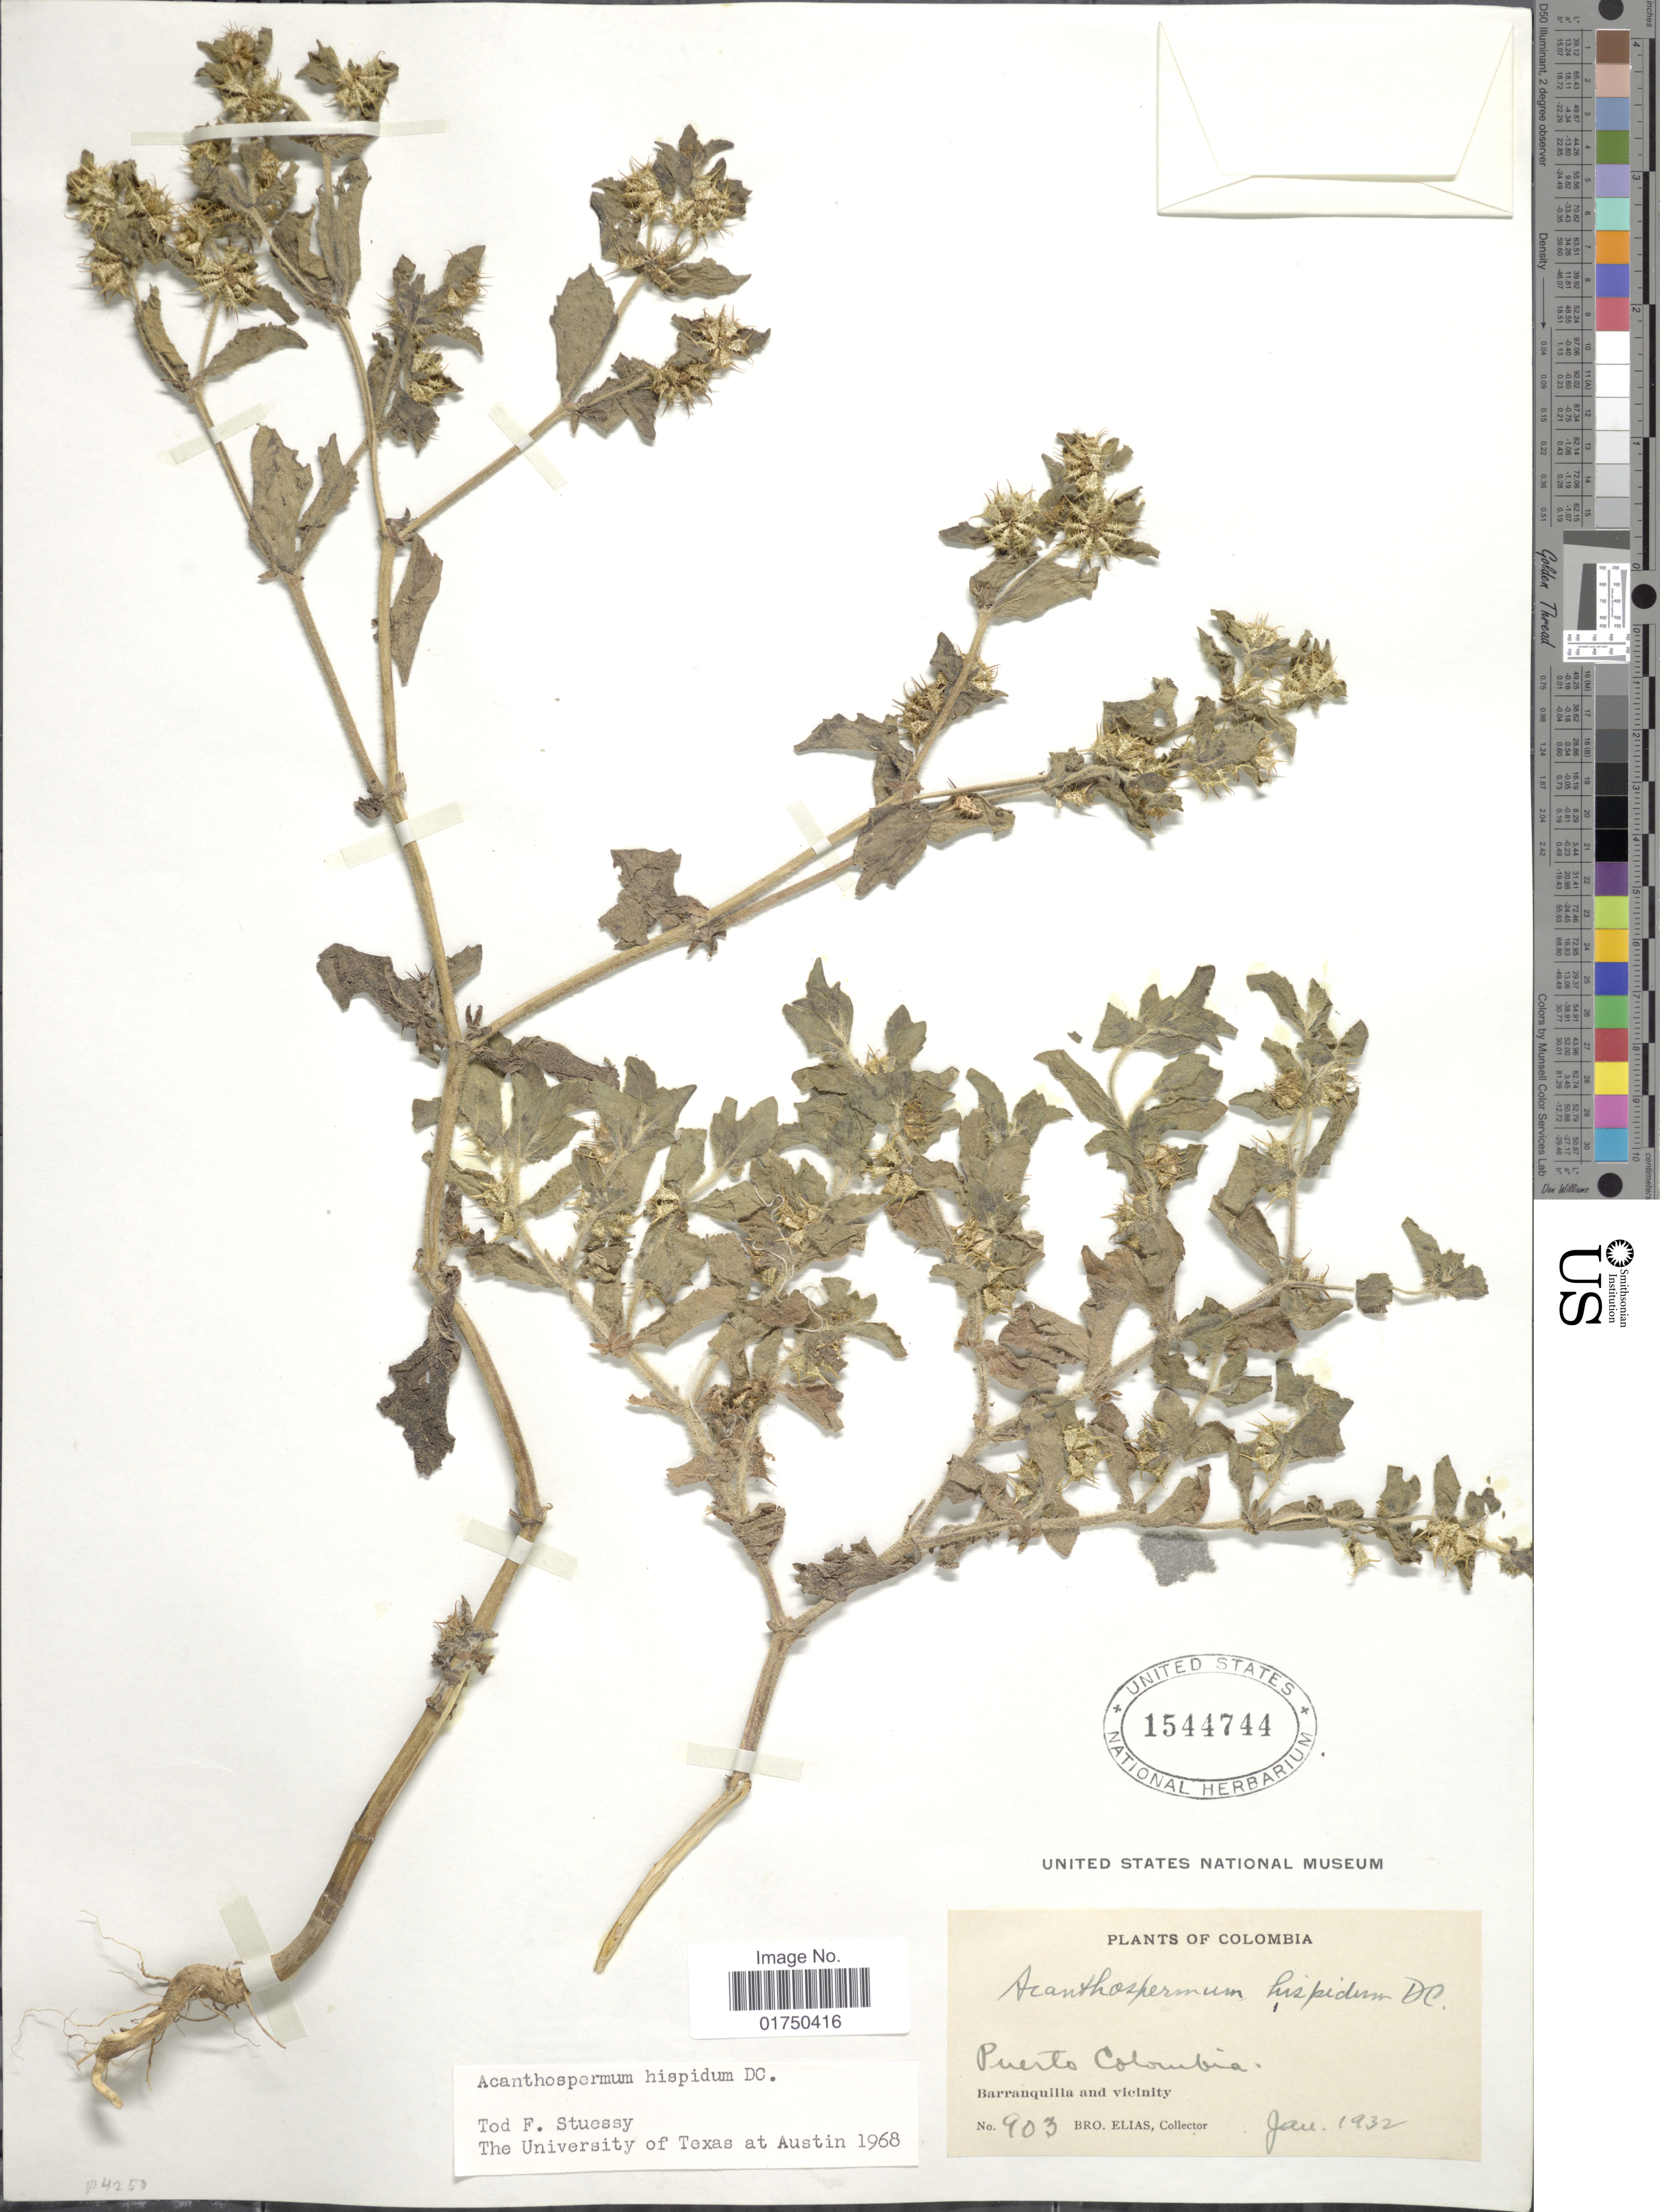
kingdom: Plantae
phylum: Tracheophyta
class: Magnoliopsida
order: Asterales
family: Asteraceae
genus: Acanthospermum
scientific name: Acanthospermum hispidum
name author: DC.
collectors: Bro. Elias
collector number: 903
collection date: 1932-01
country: Colombia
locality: Puerto Colombia. Barranquilla and vicinity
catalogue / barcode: US 1544744